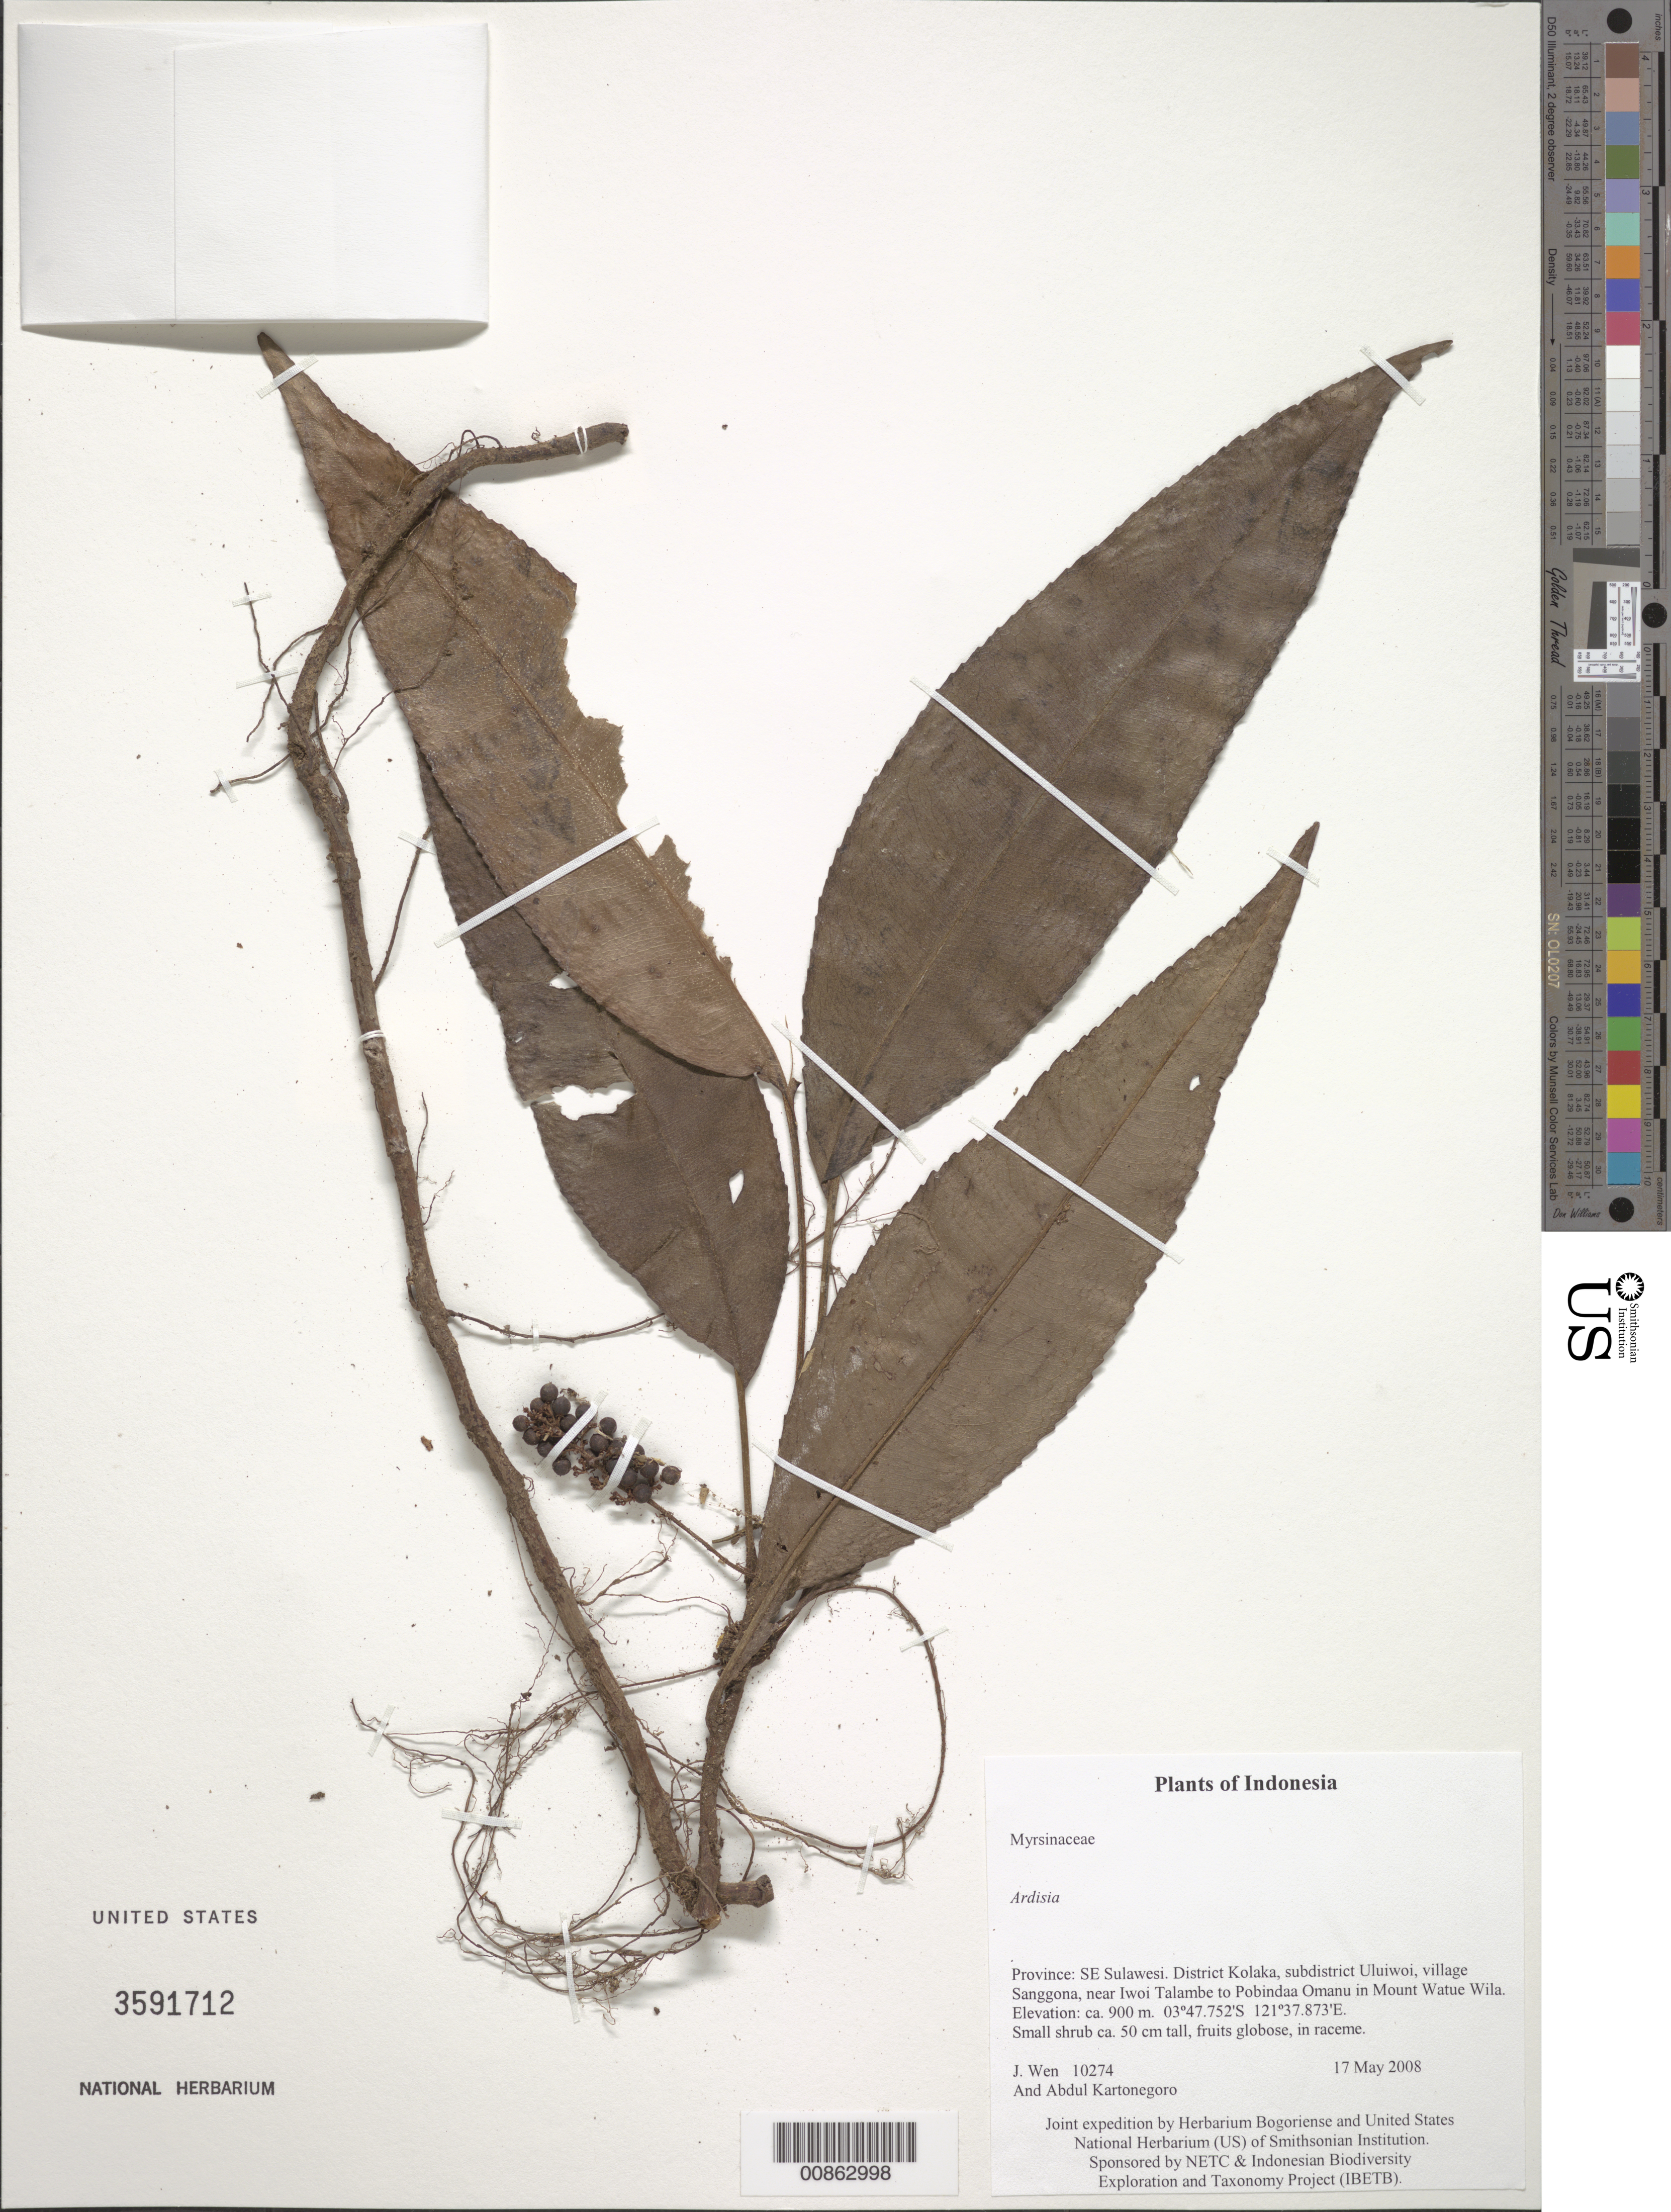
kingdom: Plantae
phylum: Tracheophyta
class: Magnoliopsida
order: Ericales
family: Primulaceae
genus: Ardisia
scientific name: Ardisia sp.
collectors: J. Wen & A. Kartonegoro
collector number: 10274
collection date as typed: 17 May 2008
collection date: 2008-05-17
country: Indonesia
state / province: Sulawesi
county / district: Sulawesi Tenggara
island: Sulawesi [Celebes]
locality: District Kolaka, subdistrict Uluiwoi, village Sanggona, near Iwoi Talambe to Pobindaa Omanu in Mount Watue Wila.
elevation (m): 900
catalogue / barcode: US 3591712